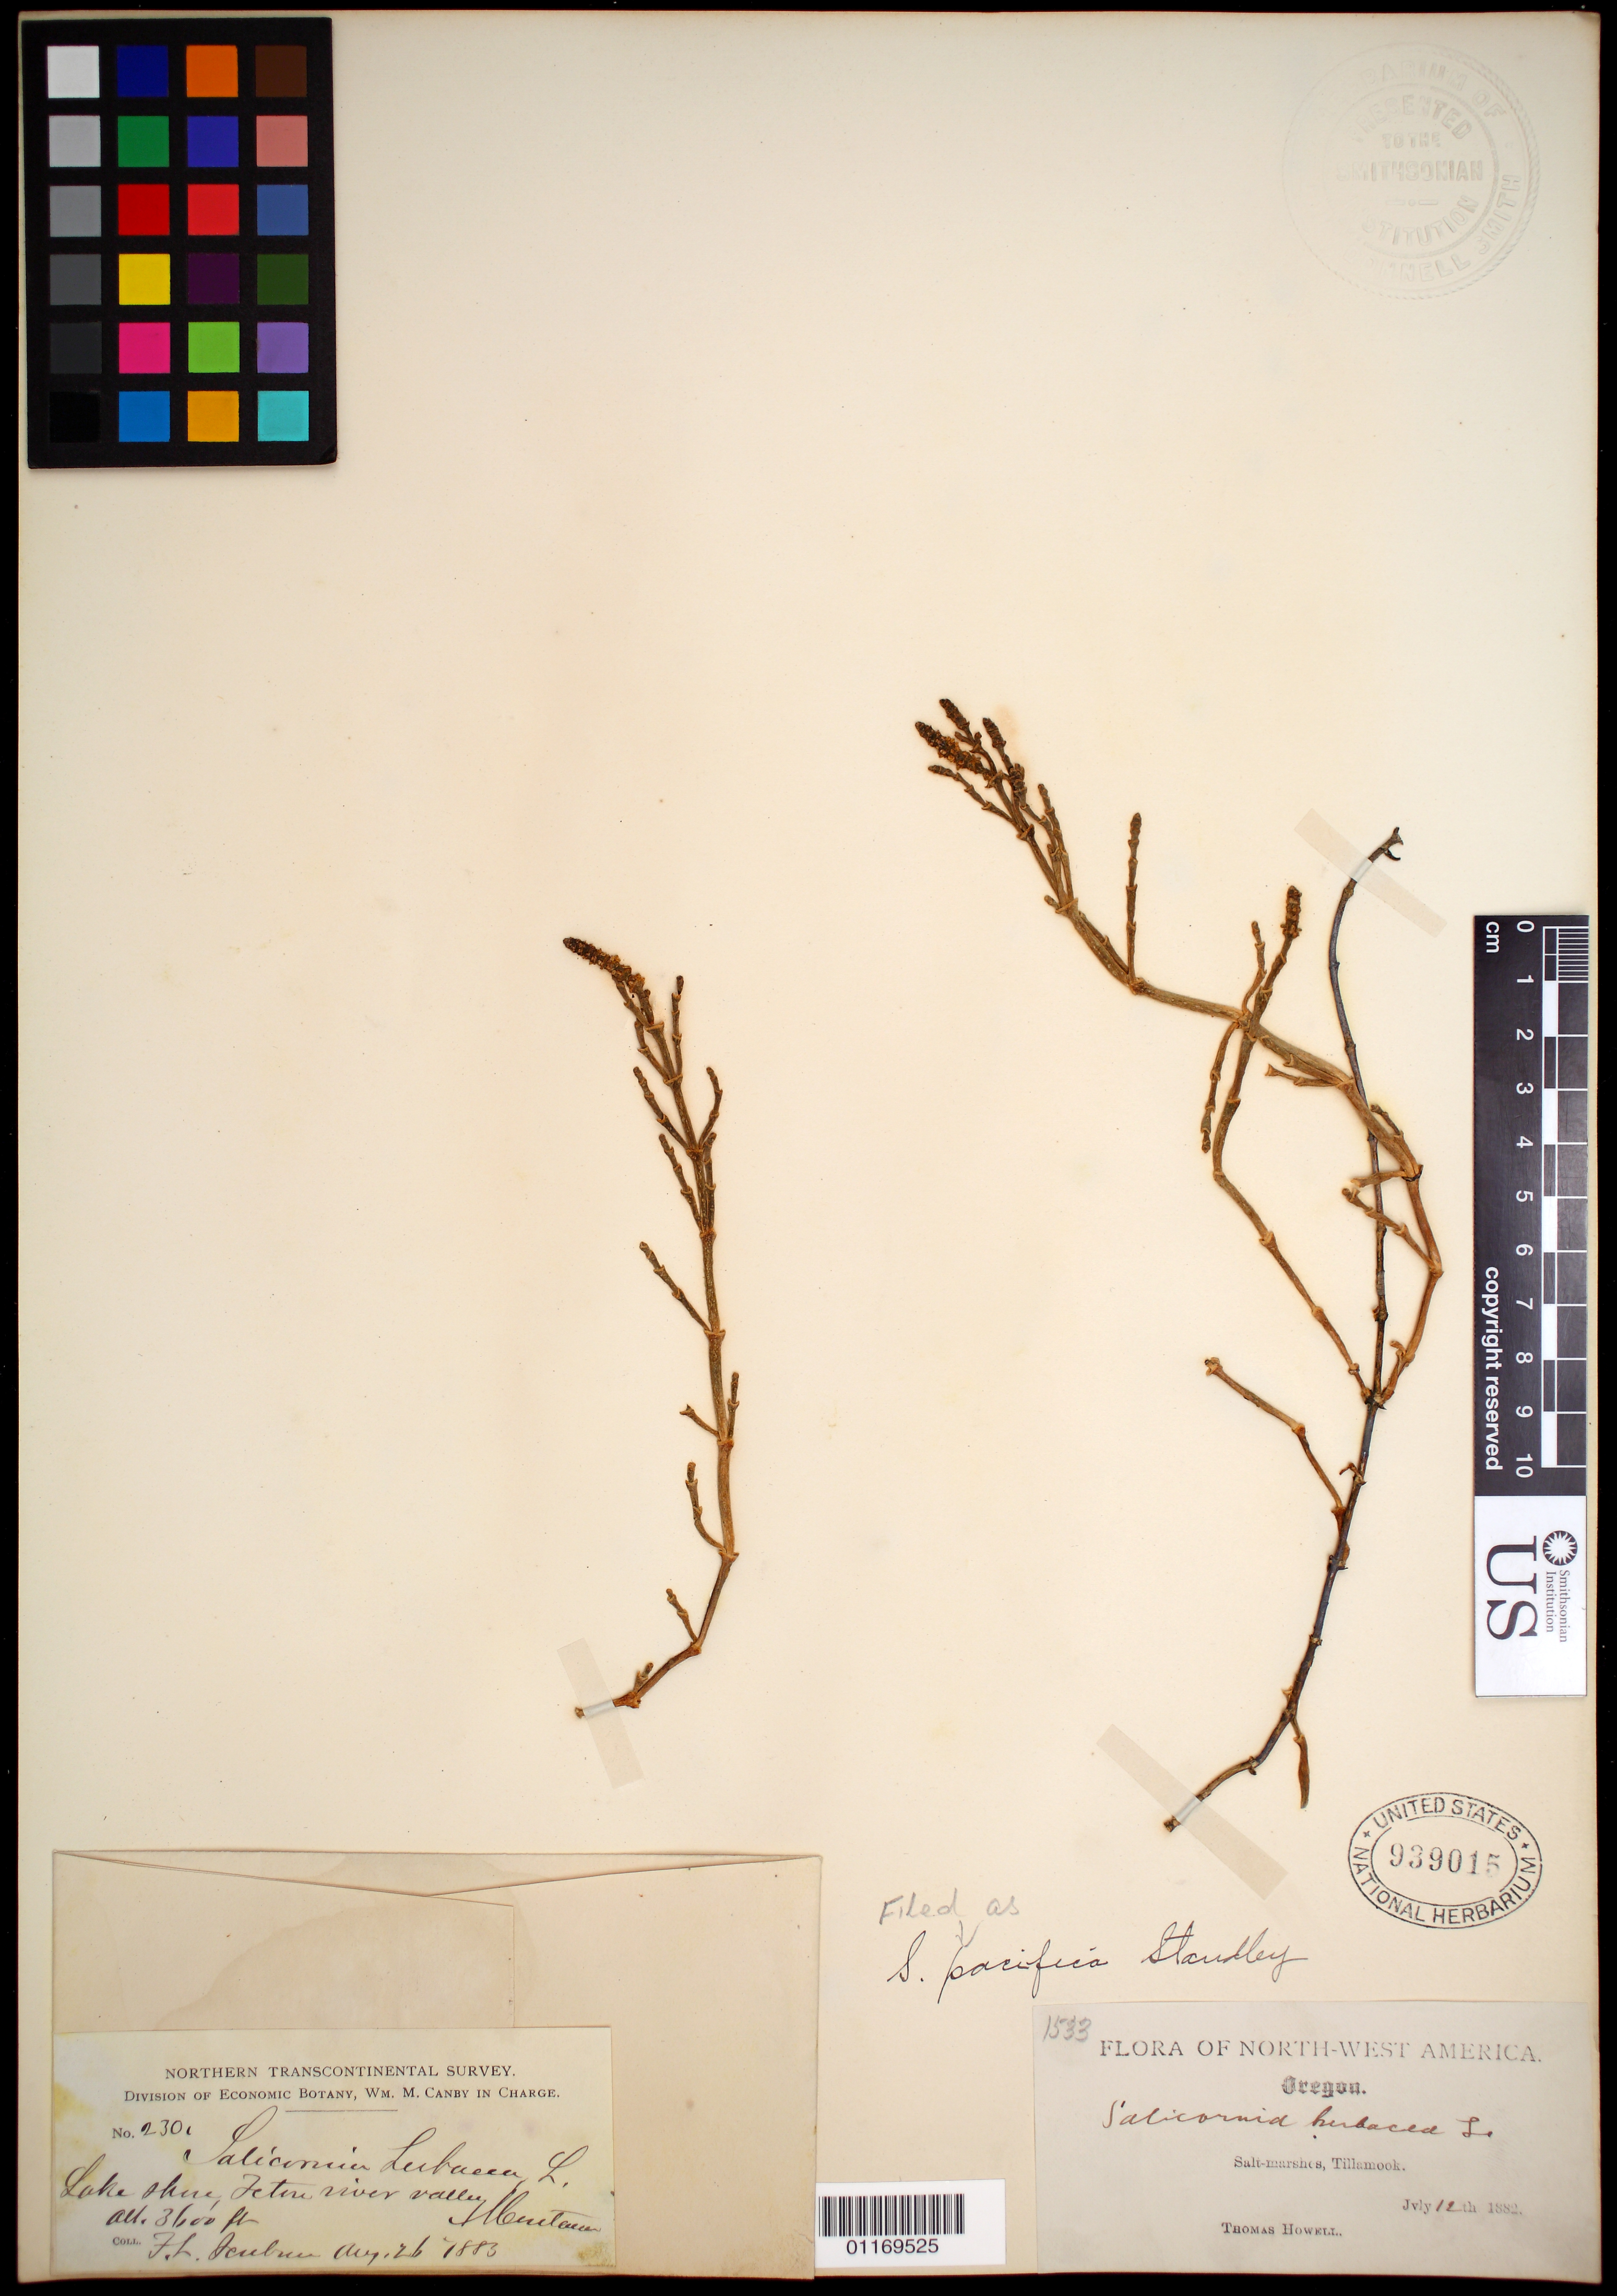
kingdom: Plantae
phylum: Tracheophyta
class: Magnoliopsida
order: Caryophyllales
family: Amaranthaceae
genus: Salicornia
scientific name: Salicornia pacifica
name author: Standl.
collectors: F. L. Scribner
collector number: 230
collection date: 1883-08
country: United States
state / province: Montana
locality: Lake shore, Teton River Valley.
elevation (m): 1097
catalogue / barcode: US 939015